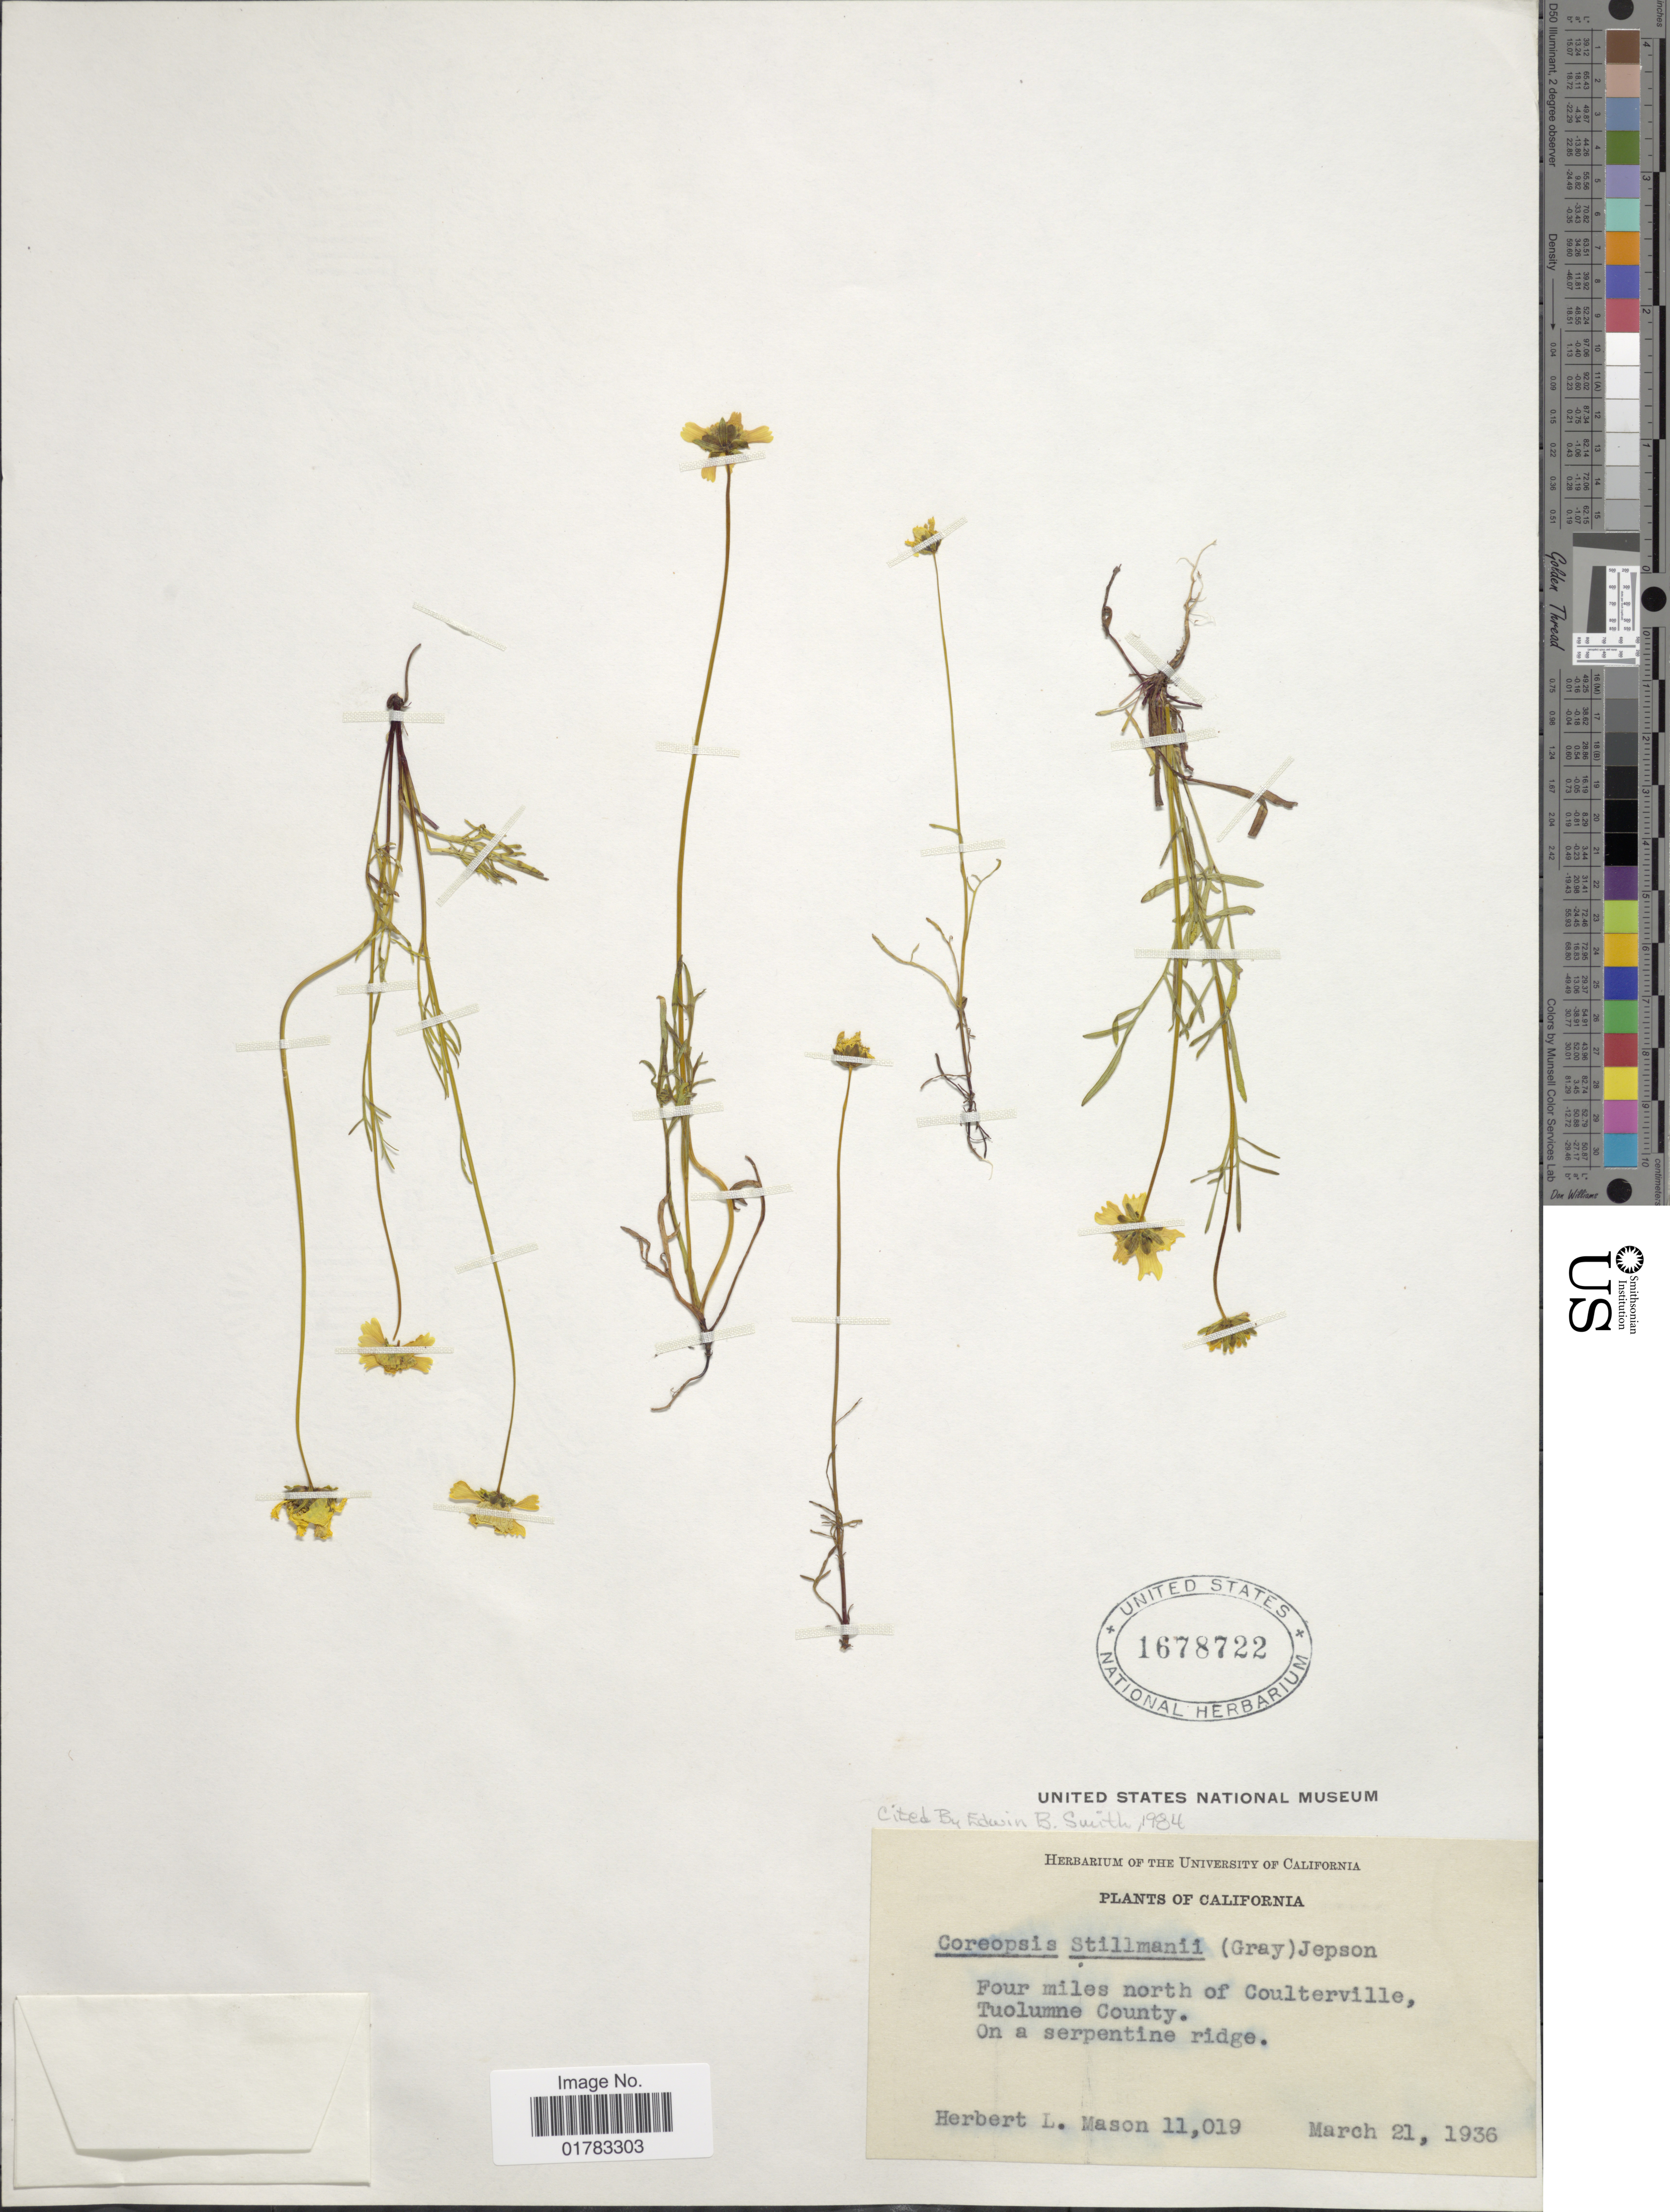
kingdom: Plantae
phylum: Tracheophyta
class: Magnoliopsida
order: Asterales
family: Asteraceae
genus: Coreopsis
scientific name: Coreopsis stillmanii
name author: (A. Gray) S.F. Blake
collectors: H. L. Mason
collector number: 11019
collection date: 1936-03-21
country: United States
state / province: California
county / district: Tuolumne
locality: Four miles north of Coulterville, Tuolumne County, on a serpentine ridge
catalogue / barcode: US 1678722